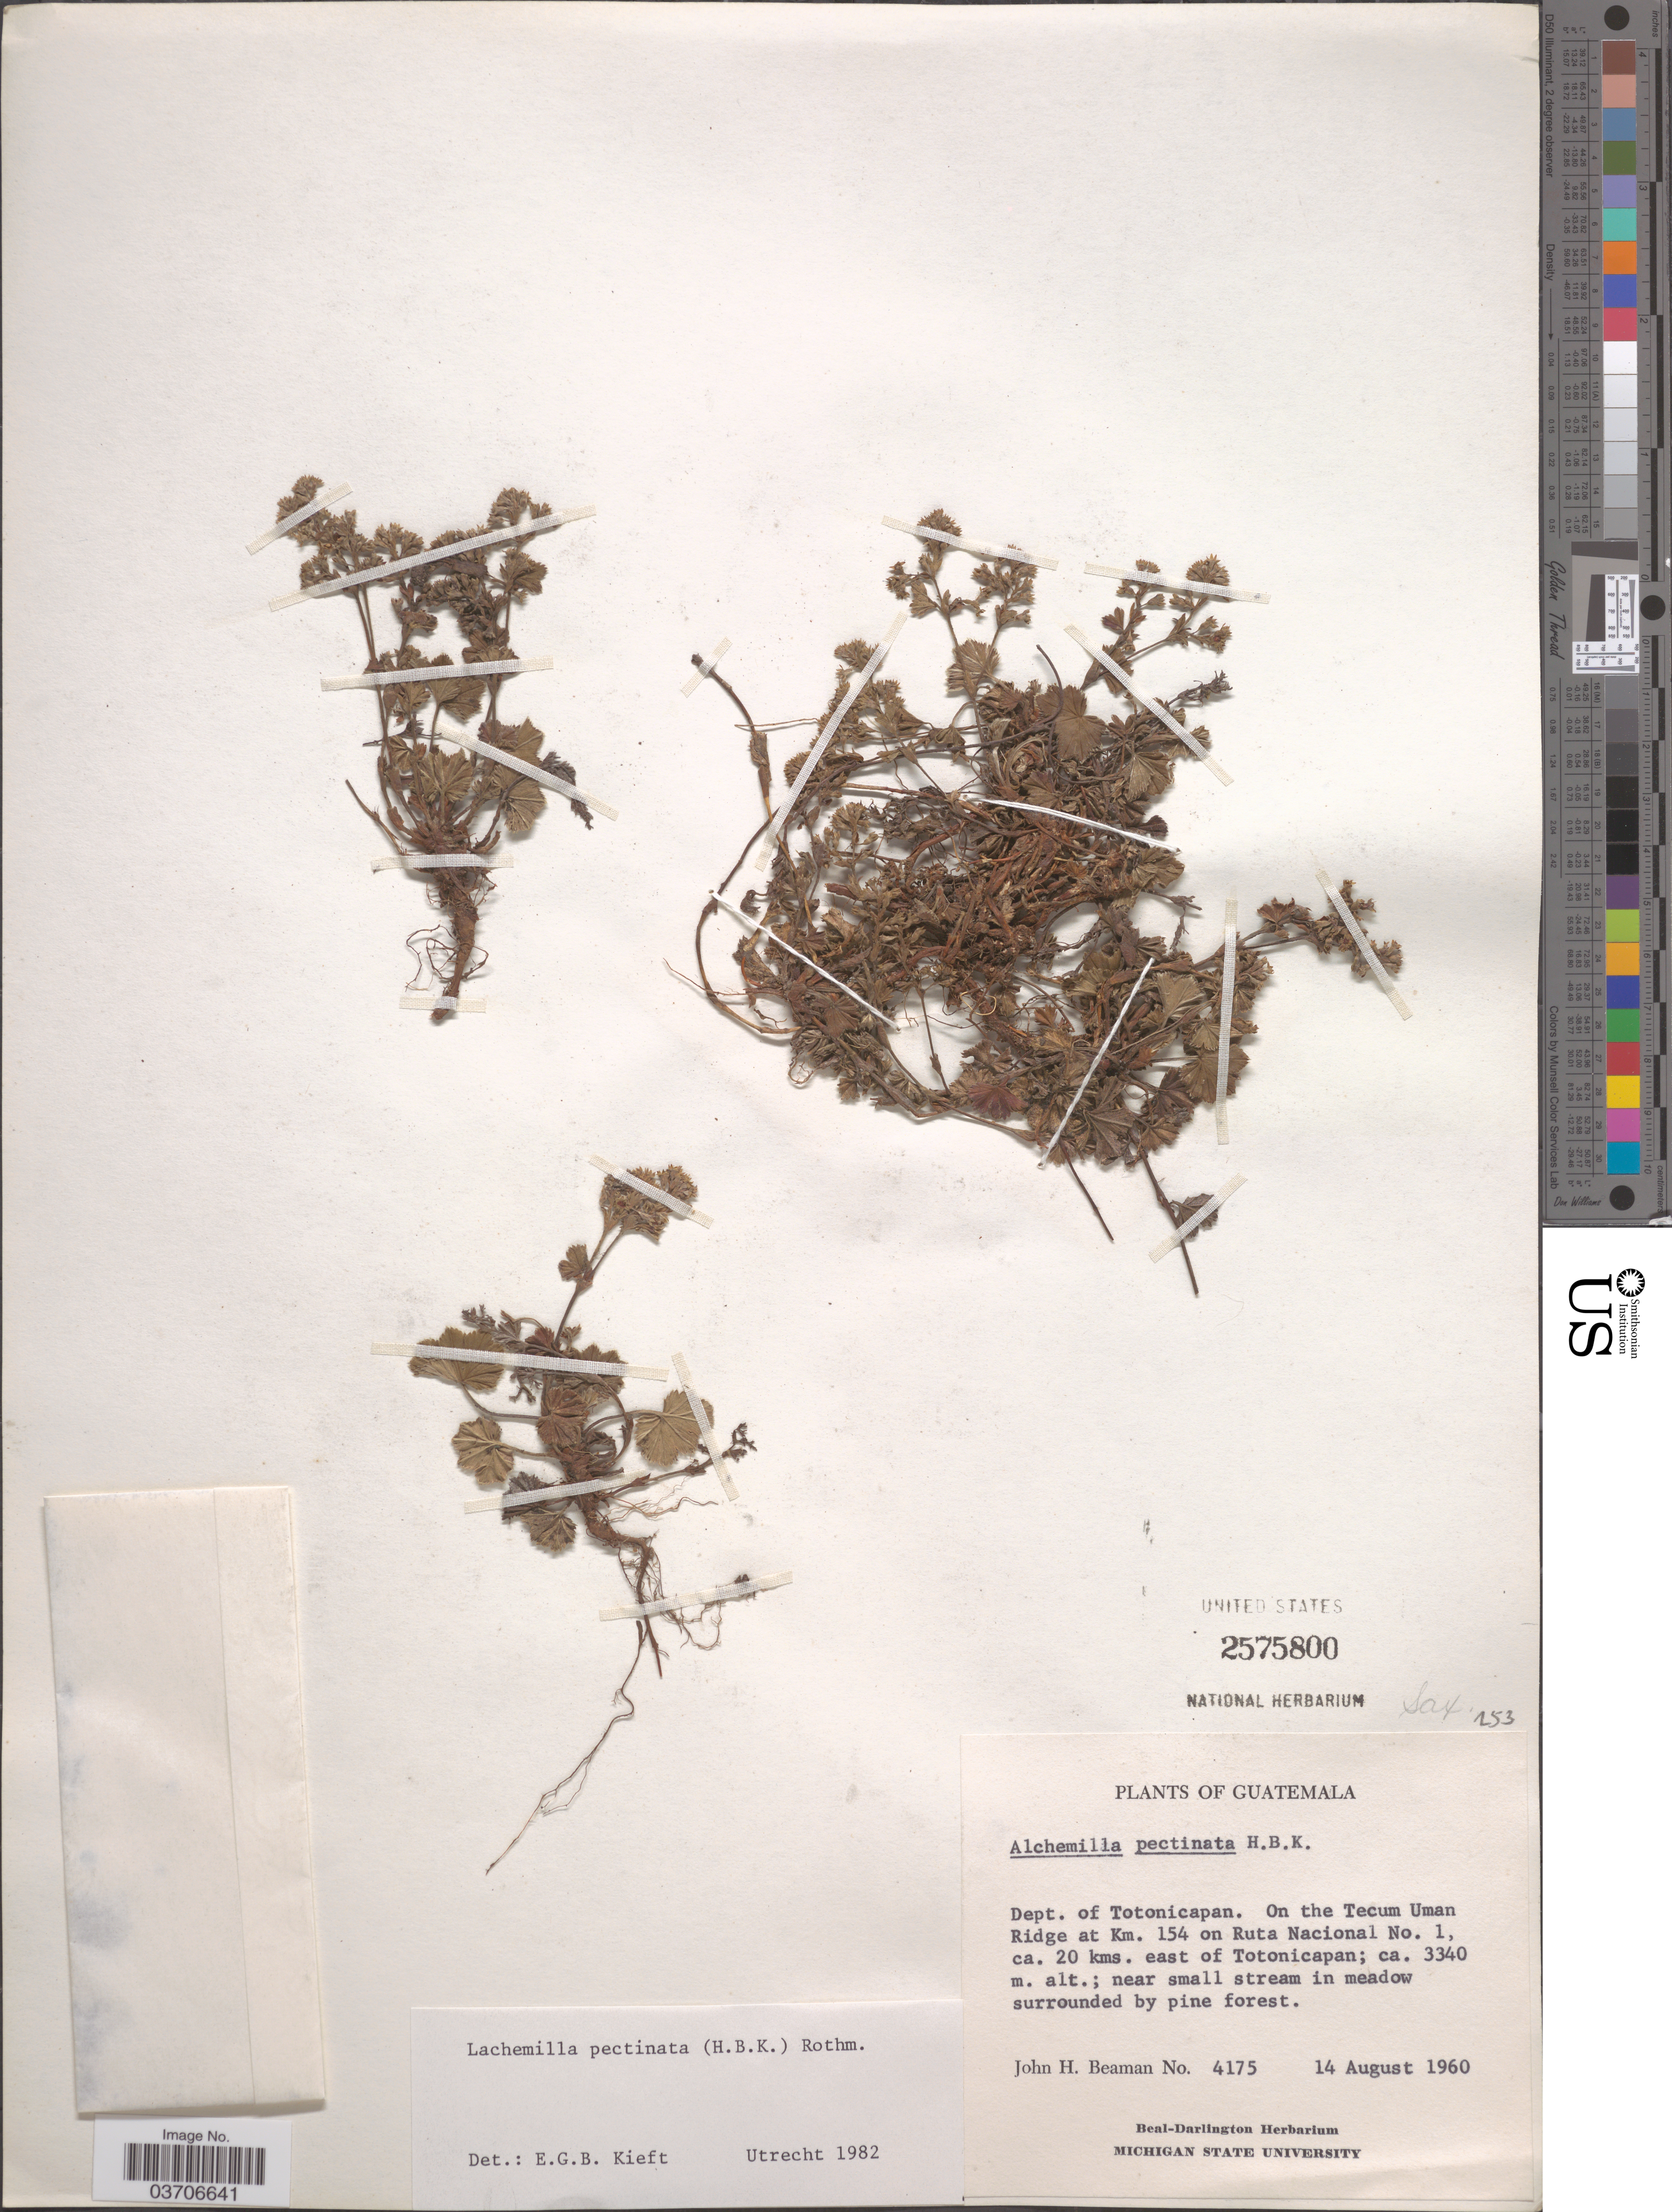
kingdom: Plantae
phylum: Tracheophyta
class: Magnoliopsida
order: Rosales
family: Rosaceae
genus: Lachemilla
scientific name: Lachemilla pectinata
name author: (Kunth) Rothm.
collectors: J. H. Beaman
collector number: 4175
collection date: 1960-08-14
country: Guatemala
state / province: Totonicapan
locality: Dept. of Totonicapan. On the Tecum Uman Ridge at Km. 154 on Ruta Nacional No. 1, ca. 20 kms. east of Totonicapan.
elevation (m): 3340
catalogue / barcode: US 2575800